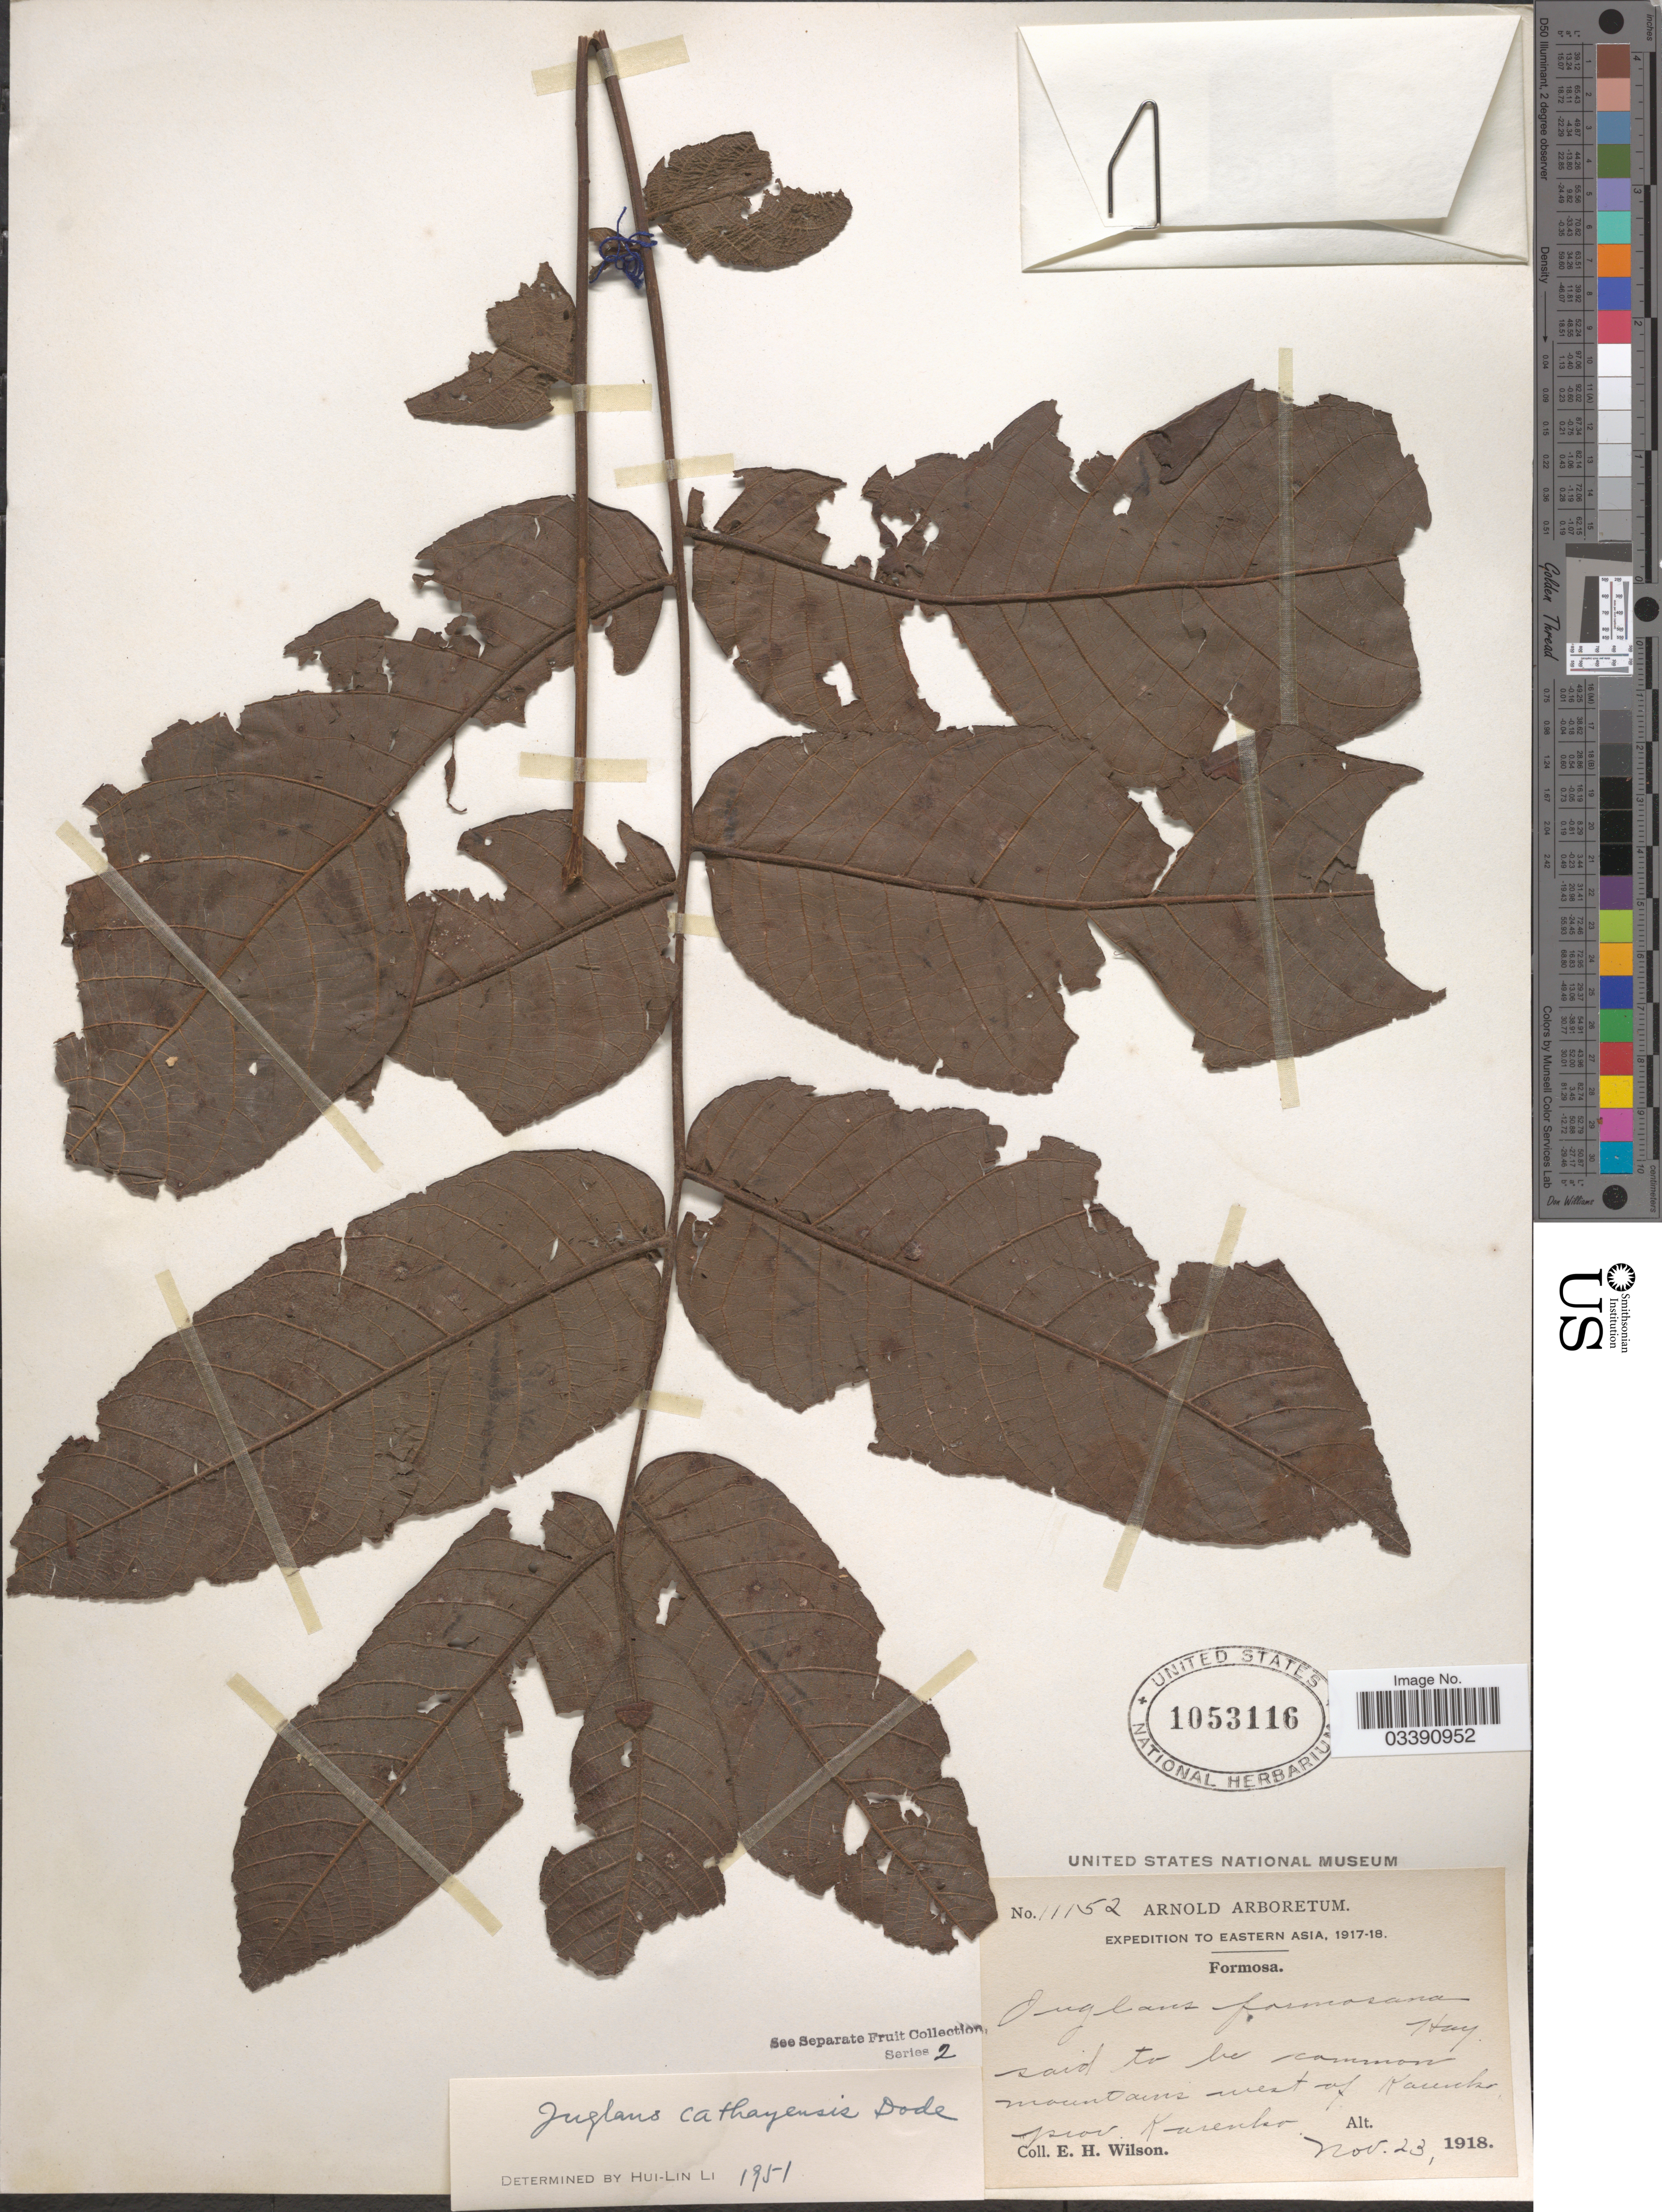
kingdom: Plantae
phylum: Tracheophyta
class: Magnoliopsida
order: Fagales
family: Juglandaceae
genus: Juglans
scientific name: Juglans cathayensis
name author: Dode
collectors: E. Wilson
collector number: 11152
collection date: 1918-11-23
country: Taiwan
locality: Formosa. Mountains west of Karenko prov. Karenko.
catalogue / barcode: US 1053116